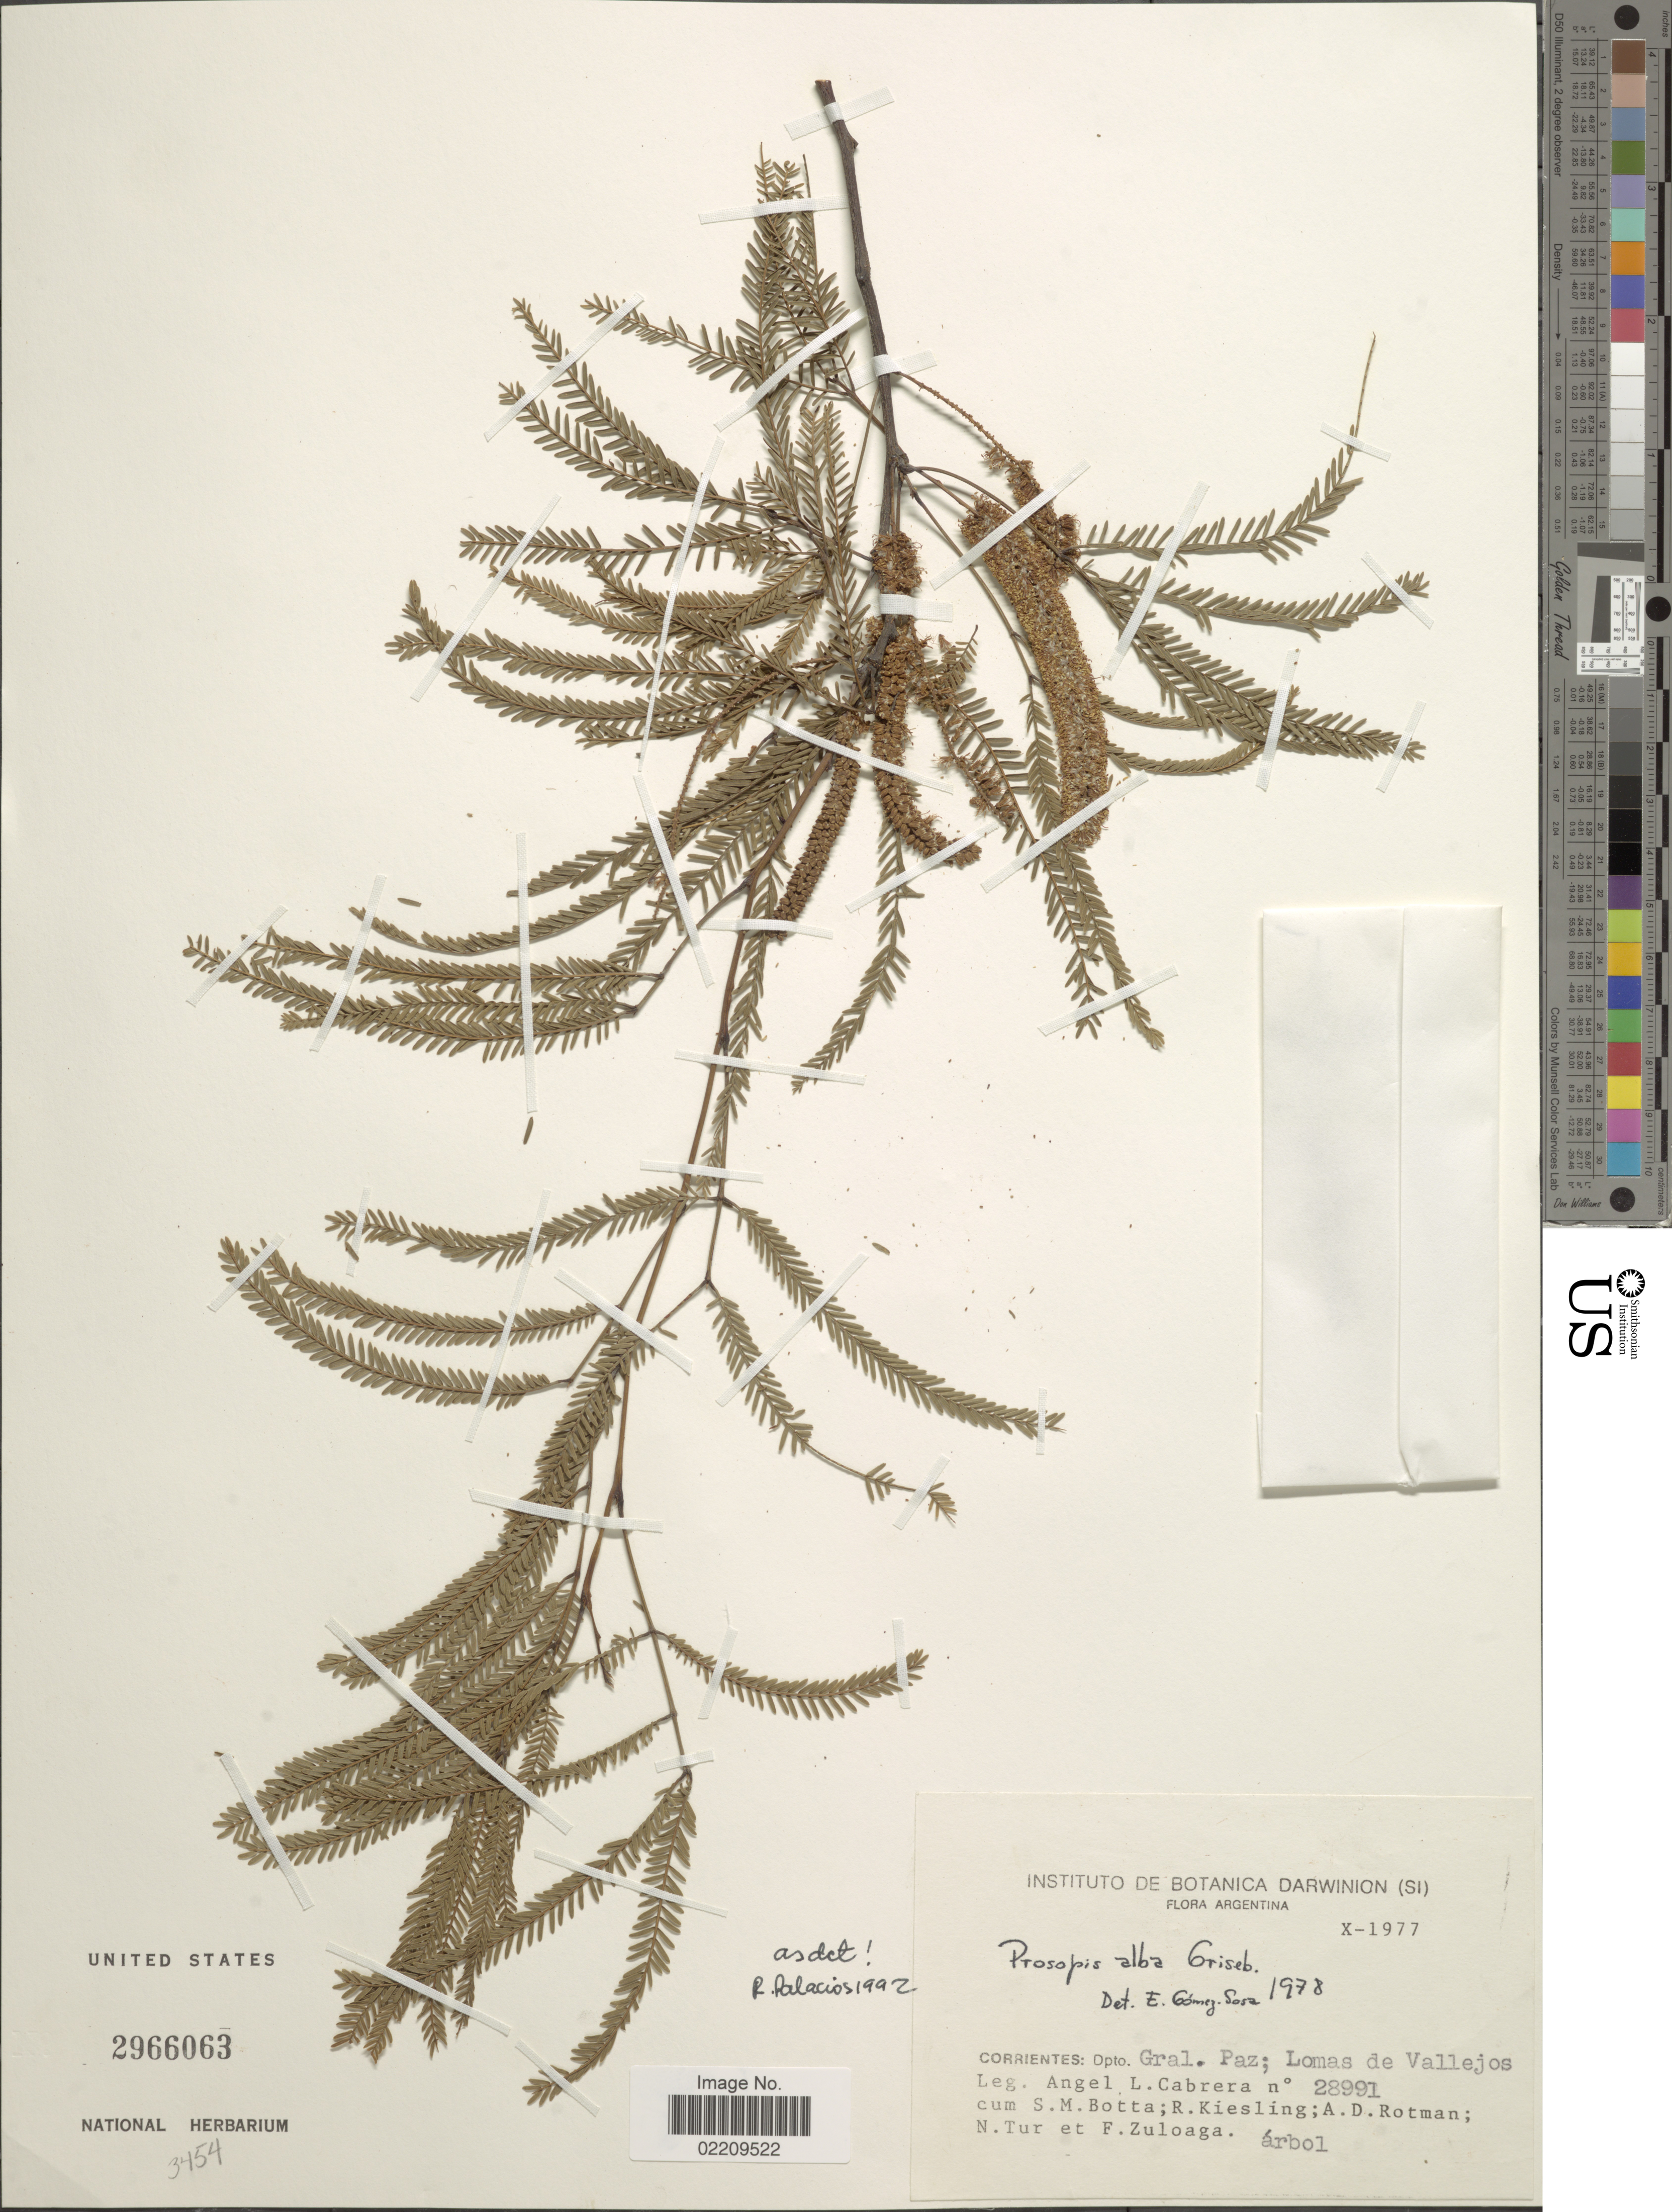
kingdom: Plantae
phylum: Tracheophyta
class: Magnoliopsida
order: Fabales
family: Fabaceae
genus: Neltuma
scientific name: Neltuma alba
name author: (Griseb.) C. E. Hughes & G.P. Lewis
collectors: A. L. Cabrera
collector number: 28991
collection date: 1977-10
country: Argentina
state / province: Corrientes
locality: Dpto. Gral. Paz; Lomas de Vallejos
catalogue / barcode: US 2966063